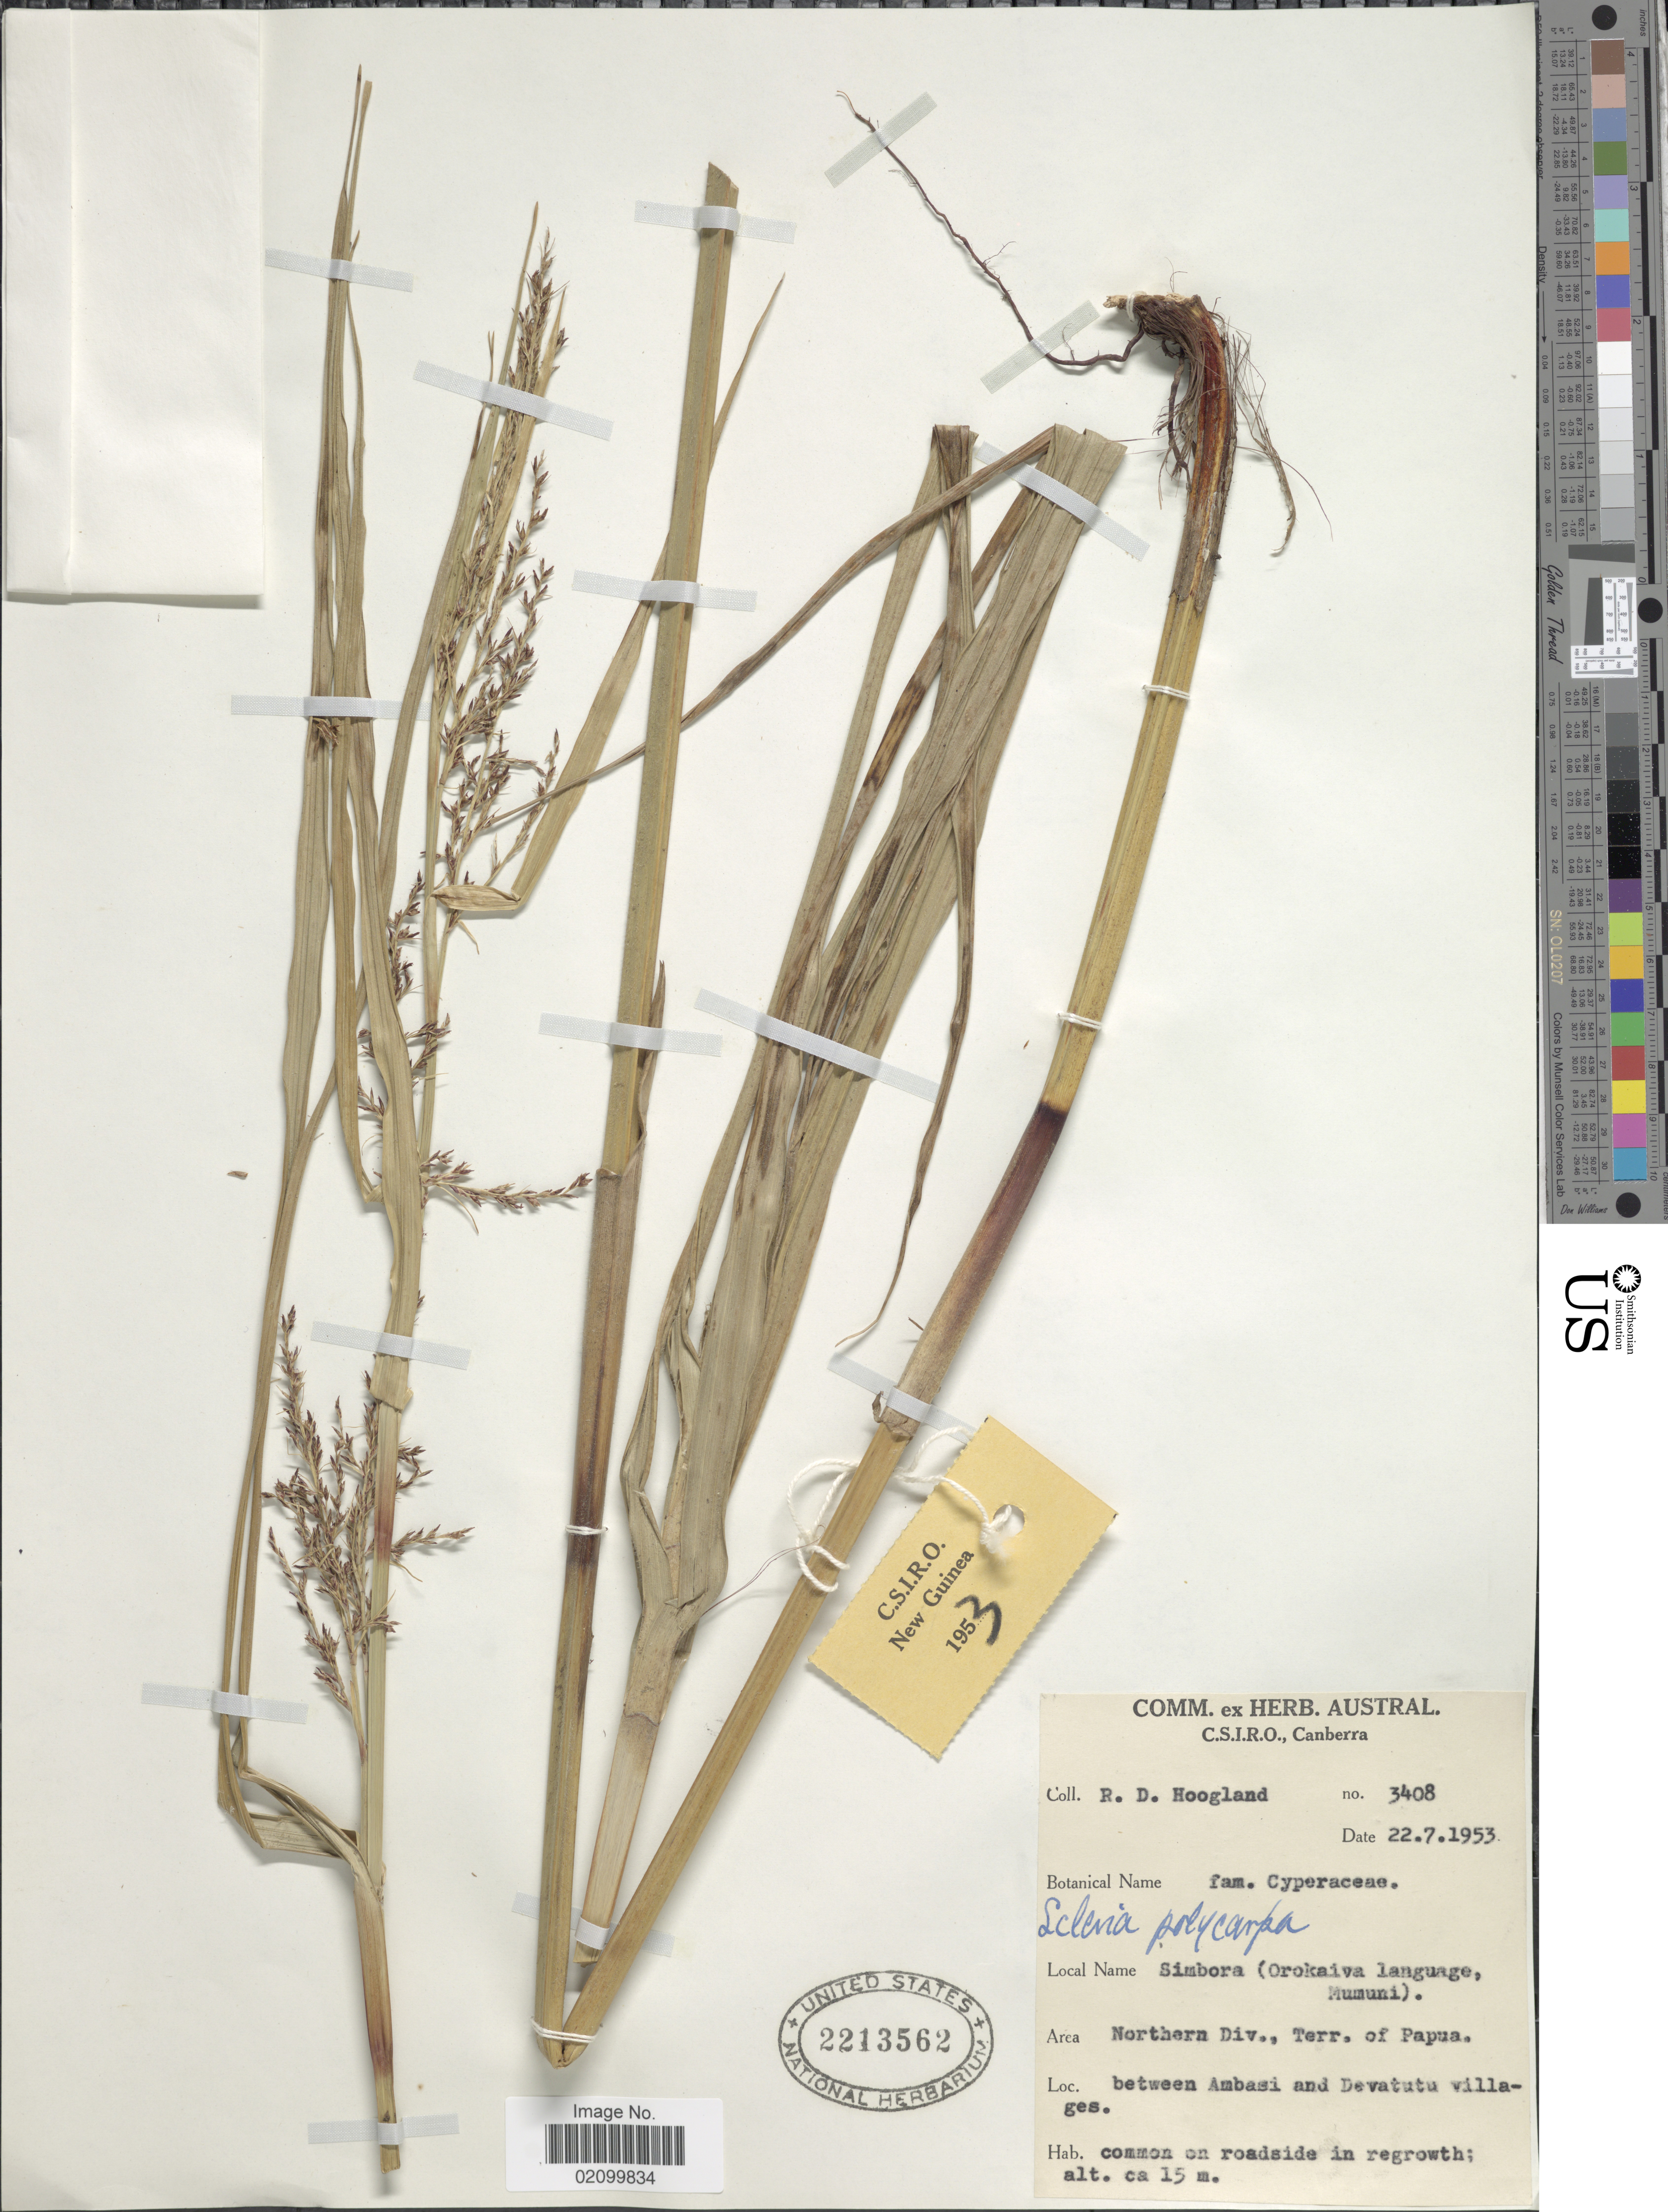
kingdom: Plantae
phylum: Tracheophyta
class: Liliopsida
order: Poales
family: Cyperaceae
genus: Scleria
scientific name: Scleria polycarpa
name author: Boeckeler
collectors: R. D. Hoogland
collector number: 3408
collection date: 1953-07-22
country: Papua New Guinea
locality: Simbora (Orokaiva language, Mumuni). Northern Div., Terr. of Papua, between Ambasi and Devatutu villages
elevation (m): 15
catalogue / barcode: US 2213562